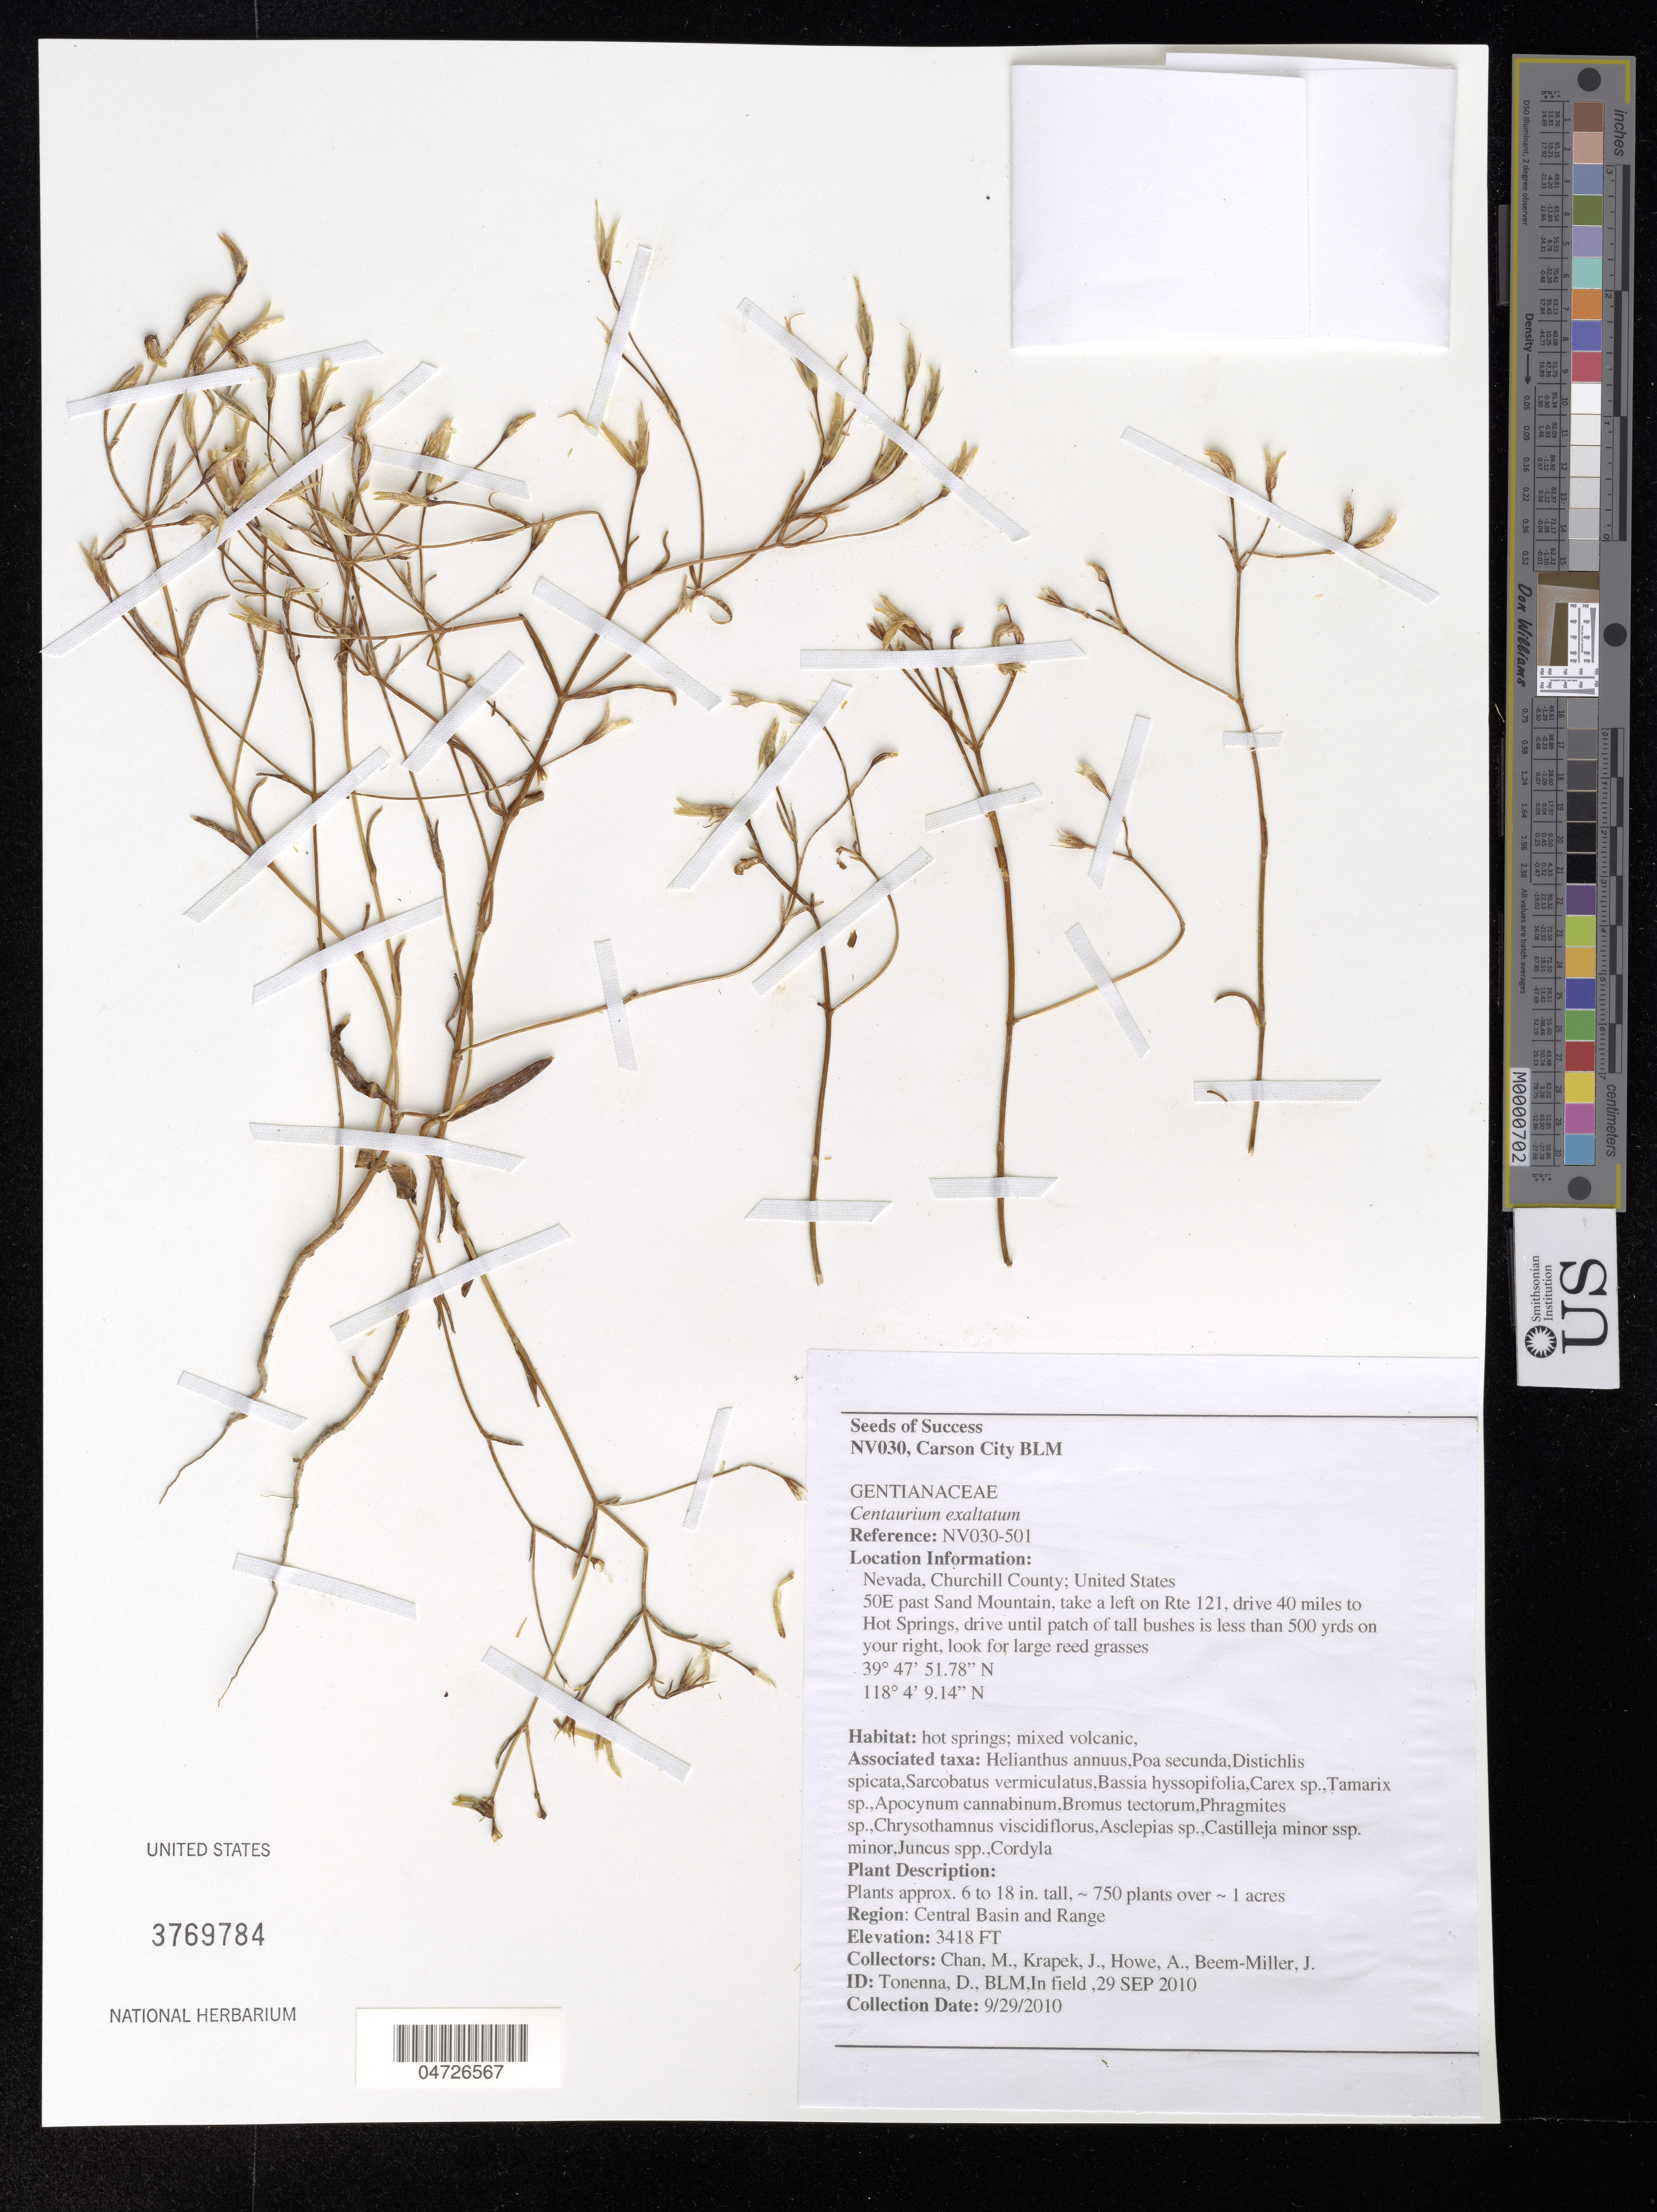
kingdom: Plantae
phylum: Tracheophyta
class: Magnoliopsida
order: Gentianales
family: Gentianaceae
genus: Centaurium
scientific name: Centaurium exaltatum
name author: (Griseb.) W. Wight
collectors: M. Chan, J. Krapek, A. Howe & J. Beem-Miller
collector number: NV030-501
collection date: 2010-09-29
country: United States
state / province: Nevada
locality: Churchill County. 50E past Sand Mountain, take a left on Rte 121, drive 40 miles to Hot Springs, drive until patch of tall bushes is less than 500 yrds on your right, look for large reed grasses.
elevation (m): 1042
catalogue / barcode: US 3769784